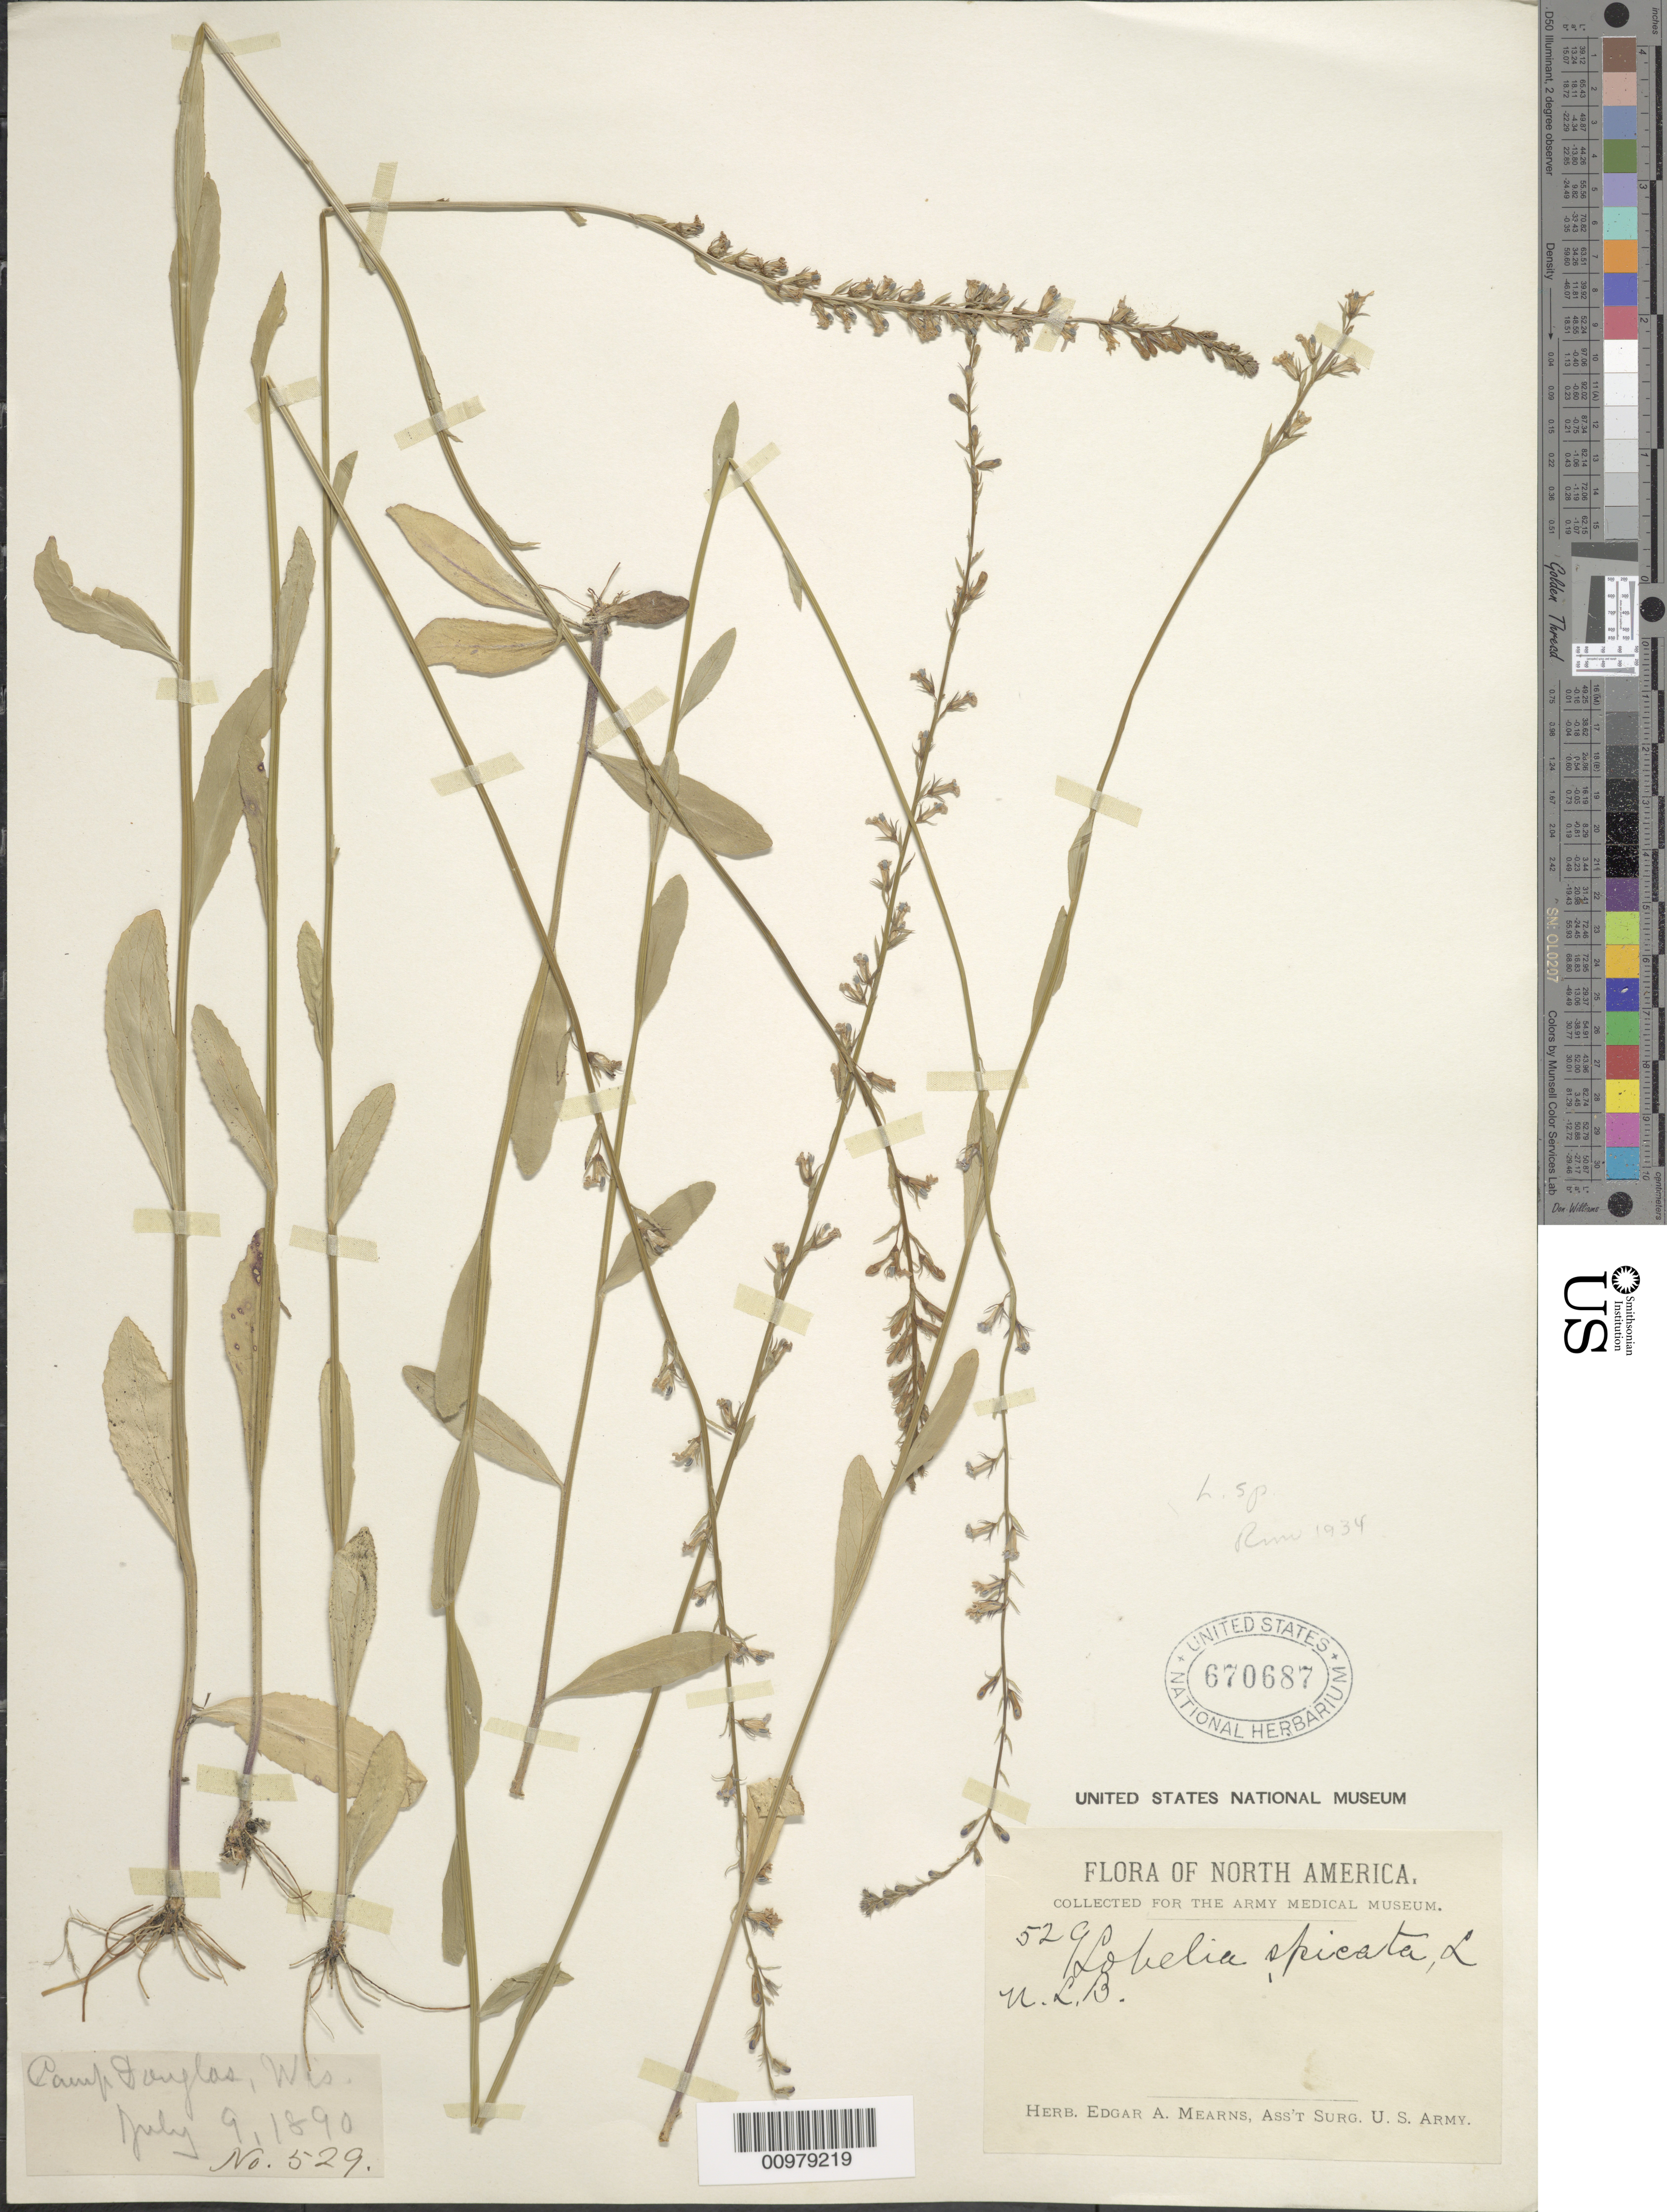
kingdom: Plantae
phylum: Tracheophyta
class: Magnoliopsida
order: Asterales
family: Campanulaceae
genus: Lobelia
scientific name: Lobelia spicata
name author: Lam.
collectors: E. A. Mearns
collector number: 529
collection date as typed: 9 Jul 1890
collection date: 1890-07-09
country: United States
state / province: Wisconsin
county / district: Juneau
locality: Camp Douglas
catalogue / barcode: US 670687